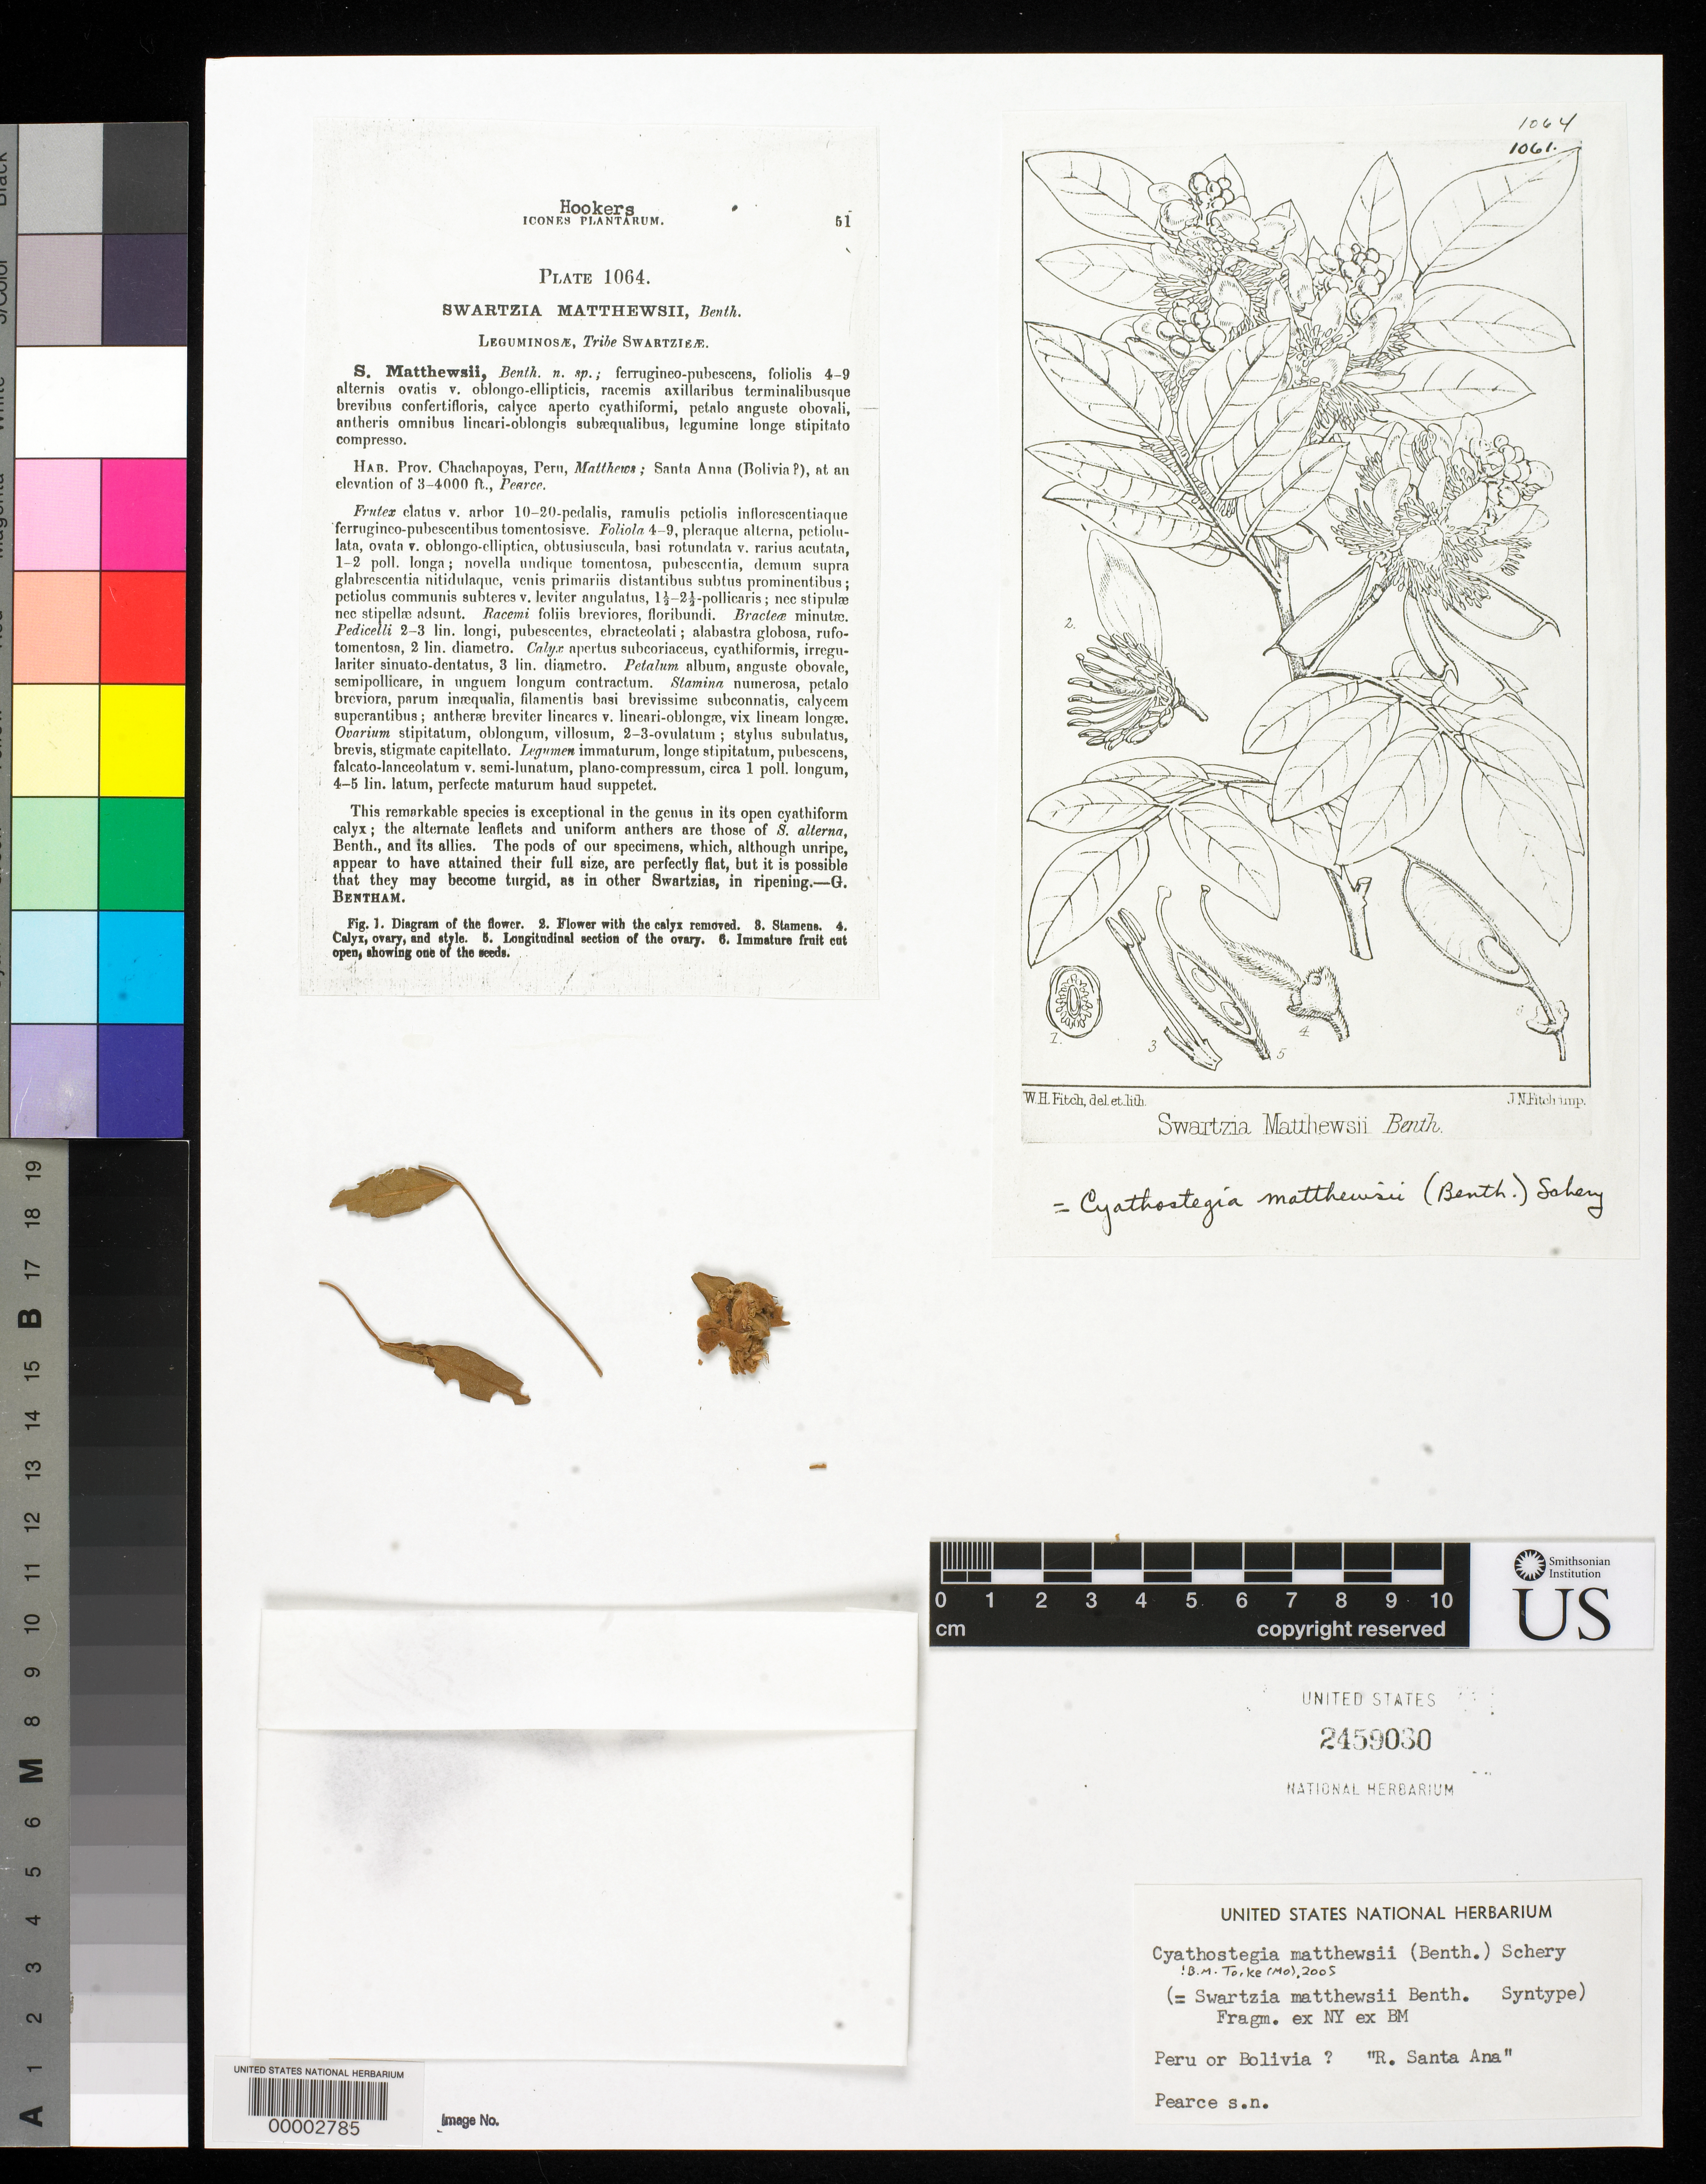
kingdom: Plantae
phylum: Tracheophyta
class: Magnoliopsida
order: Fabales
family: Fabaceae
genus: Swartzia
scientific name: Swartzia matthewsii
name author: Benth.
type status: Type Fragment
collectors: O. E. Pearce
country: Bolivia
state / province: Beni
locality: Santa Anna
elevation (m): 914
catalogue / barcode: US 2459030